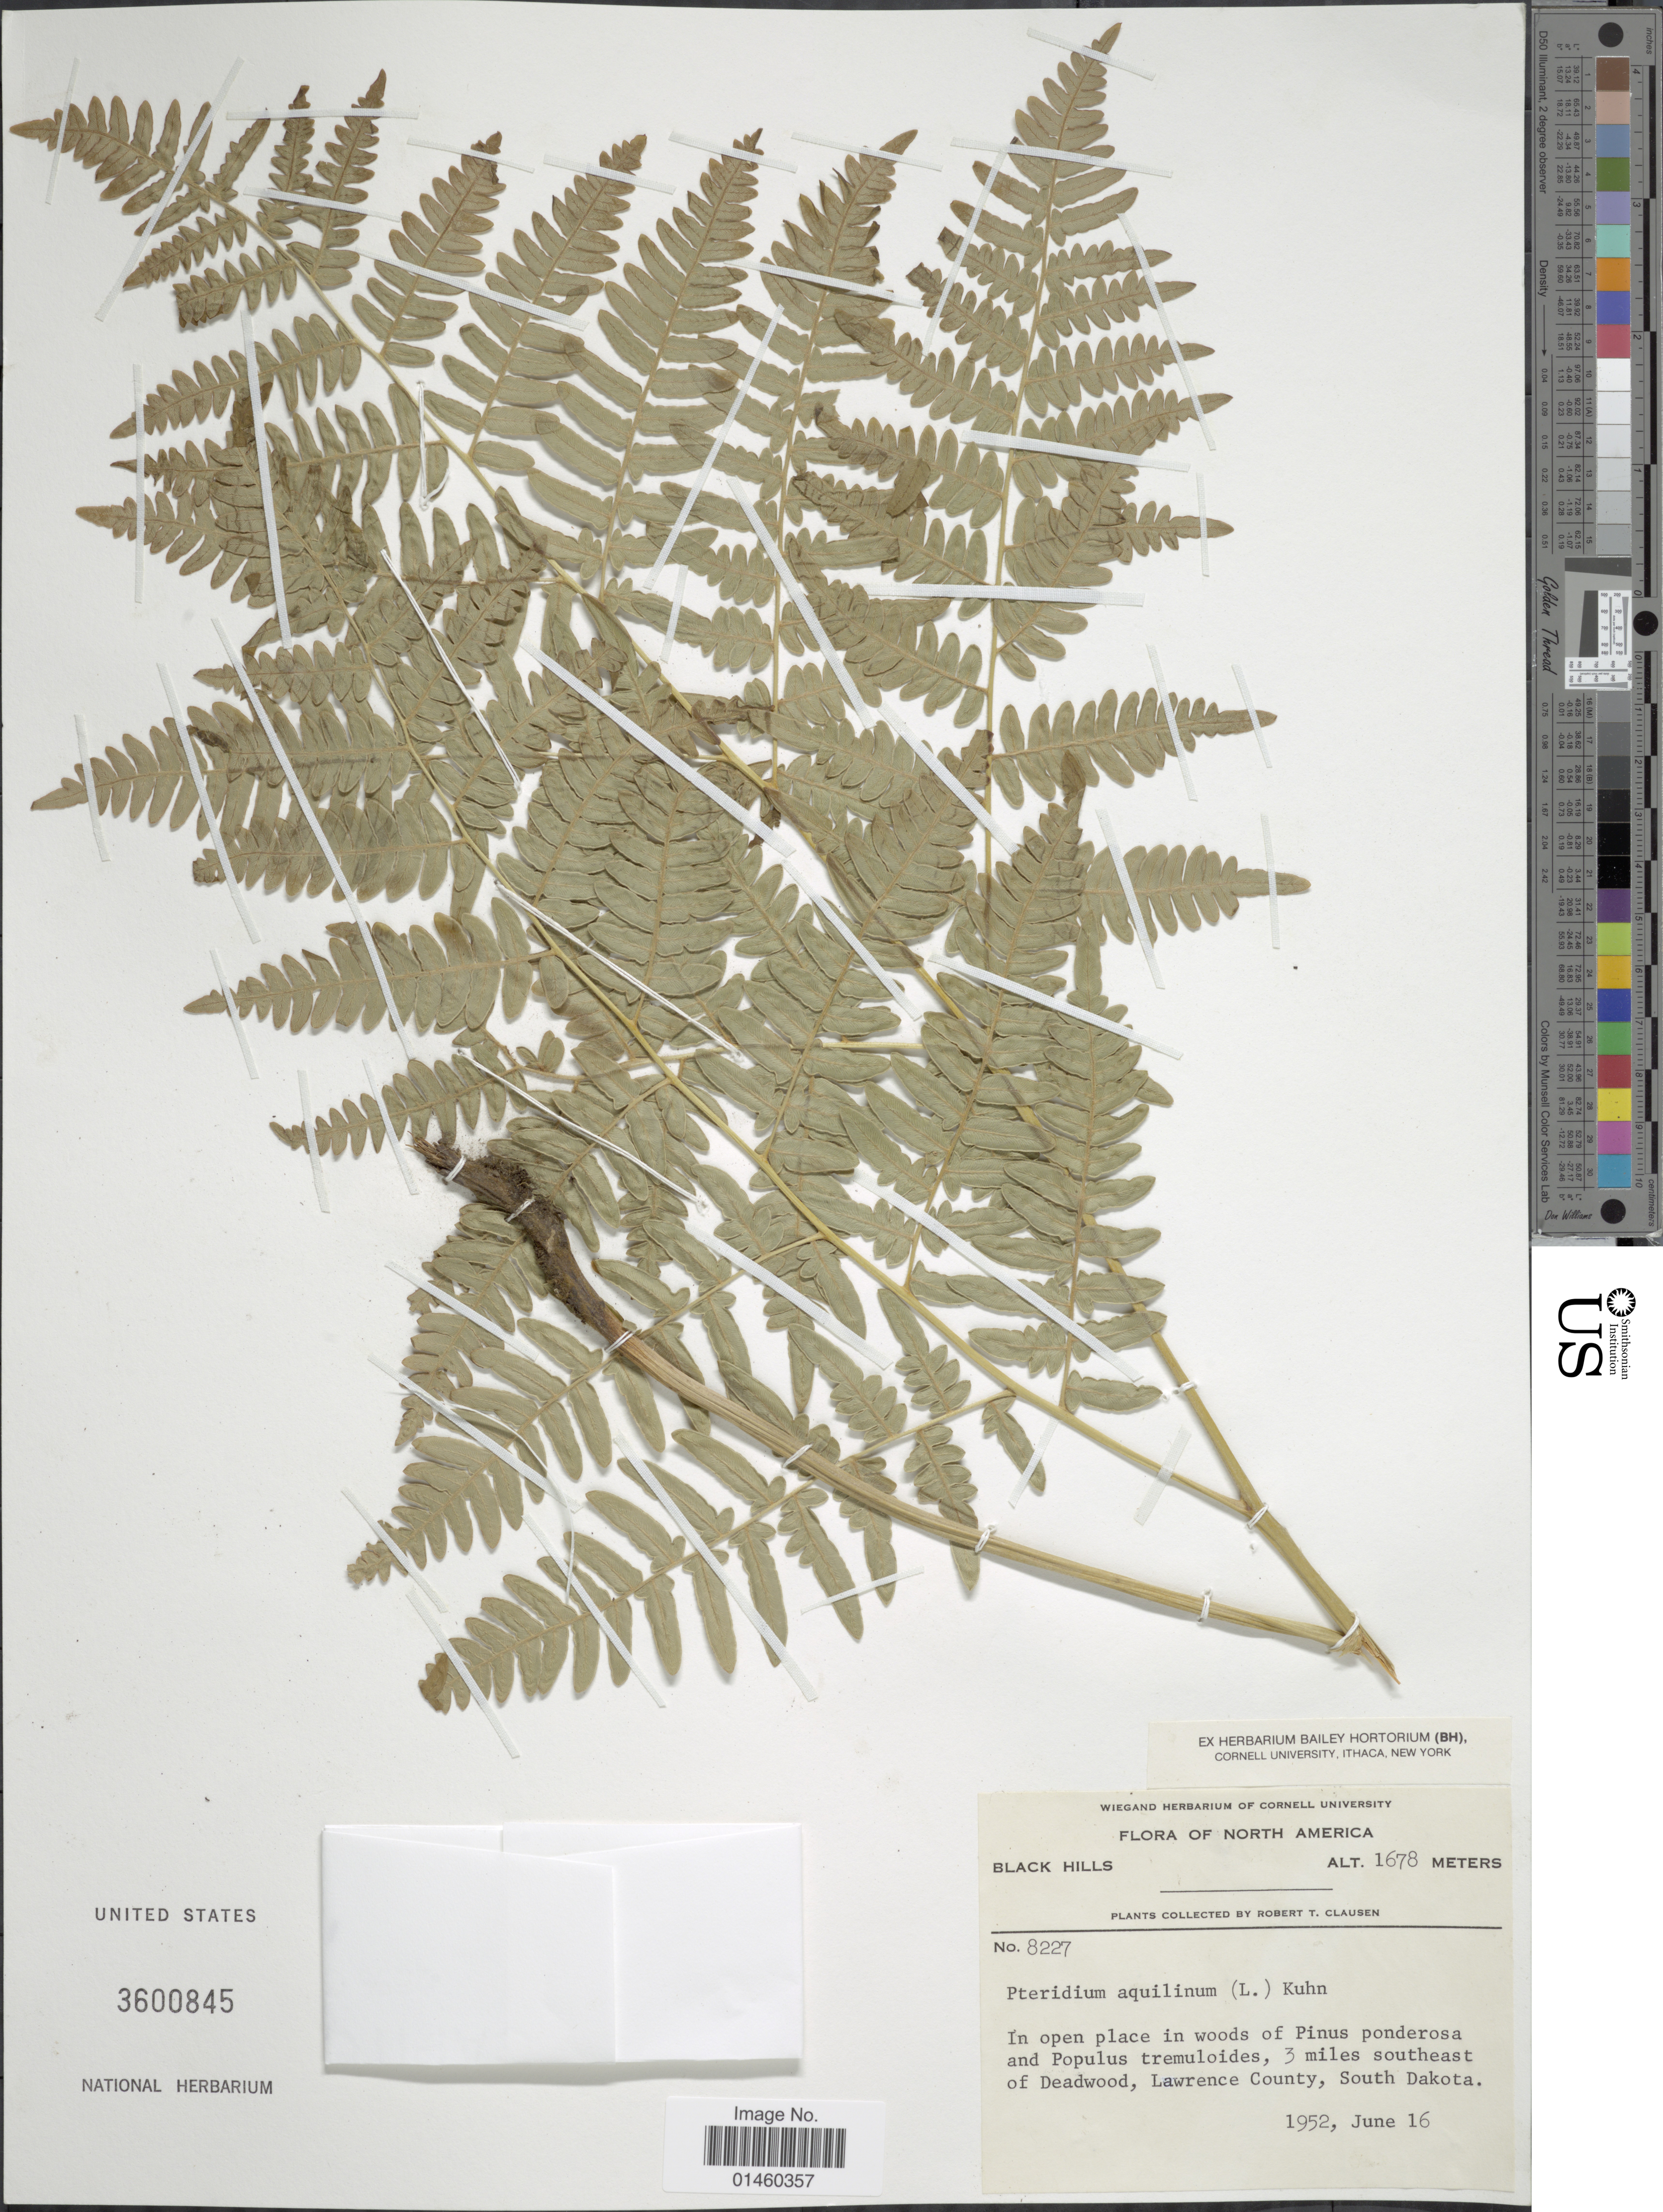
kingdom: Plantae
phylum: Tracheophyta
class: Polypodiopsida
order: Polypodiales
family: Dennstaedtiaceae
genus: Pteridium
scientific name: Pteridium aquilinum var. latiusculum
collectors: R. T. Clausen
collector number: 8227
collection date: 1952-06-16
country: United States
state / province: South Dakota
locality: Black Hills, 3 miles southeast of Deaswood, Lawrence County.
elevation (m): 1678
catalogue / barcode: US 3600845